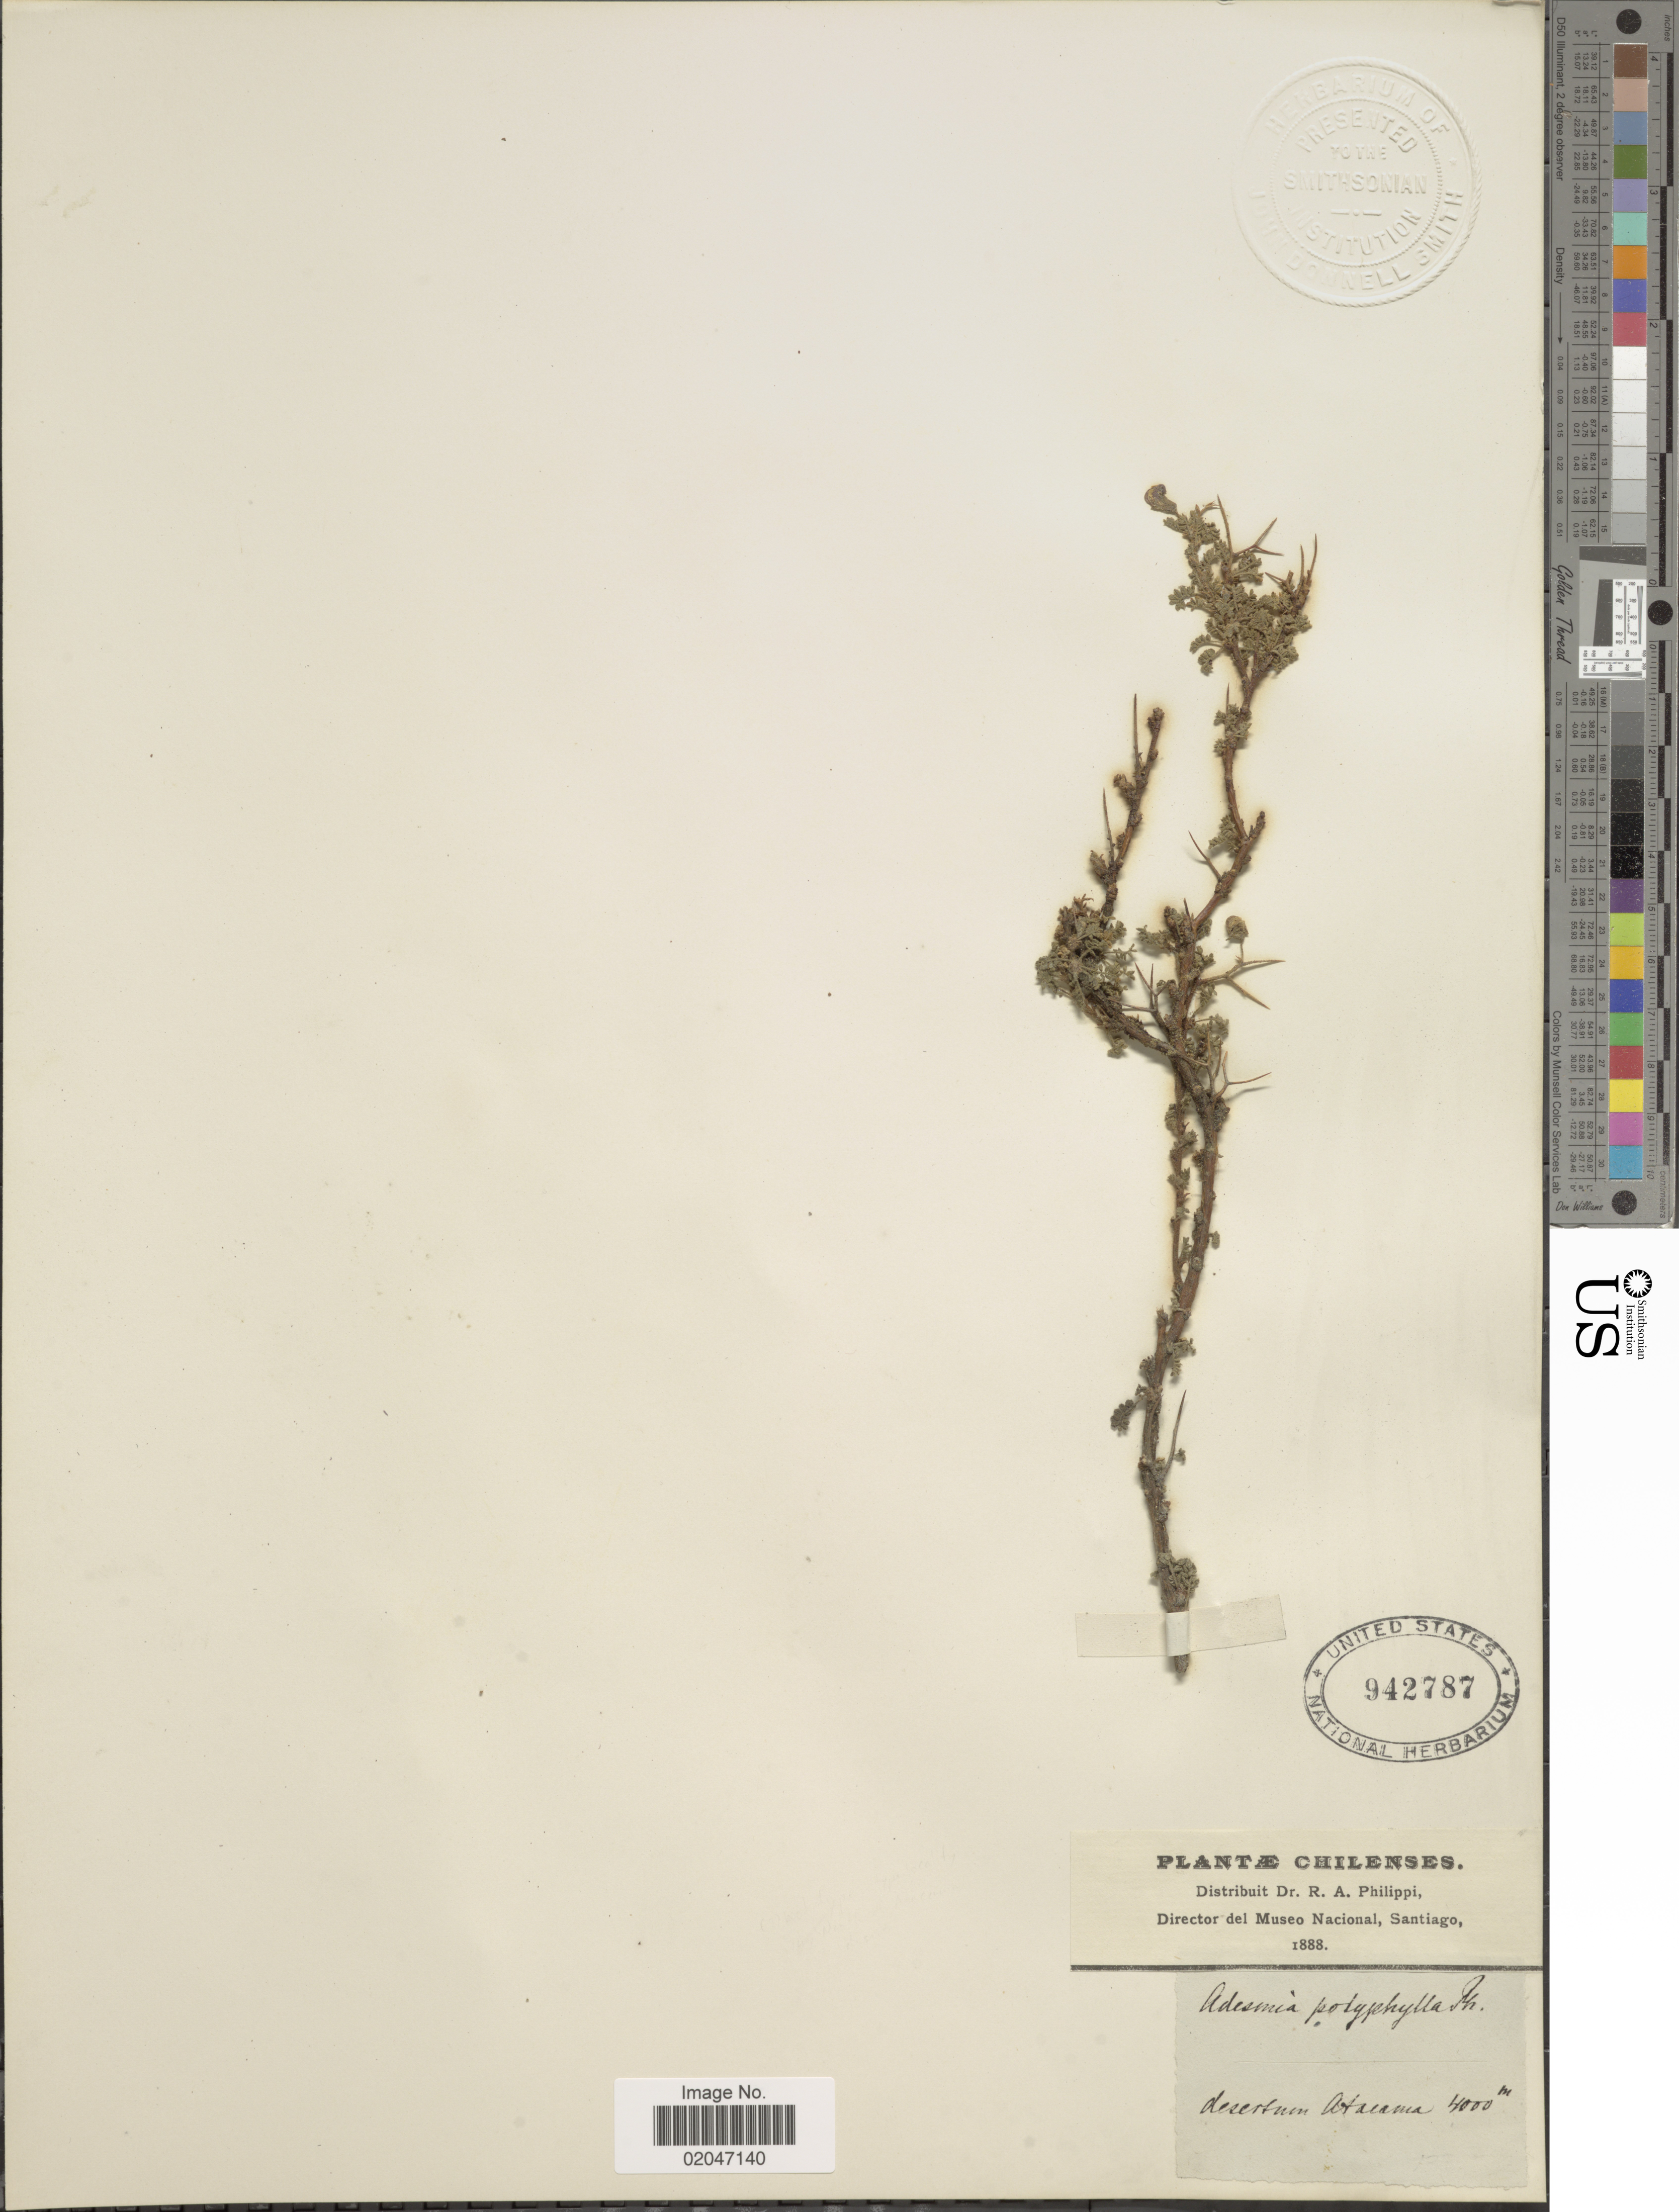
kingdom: Plantae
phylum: Tracheophyta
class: Magnoliopsida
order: Fabales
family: Fabaceae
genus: Adesmia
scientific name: Adesmia polyphylla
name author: Phil.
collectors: R. A. Philippi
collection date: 1888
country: Chile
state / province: Atacama (III)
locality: Desertum Atacama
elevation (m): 4000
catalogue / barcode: US 942787